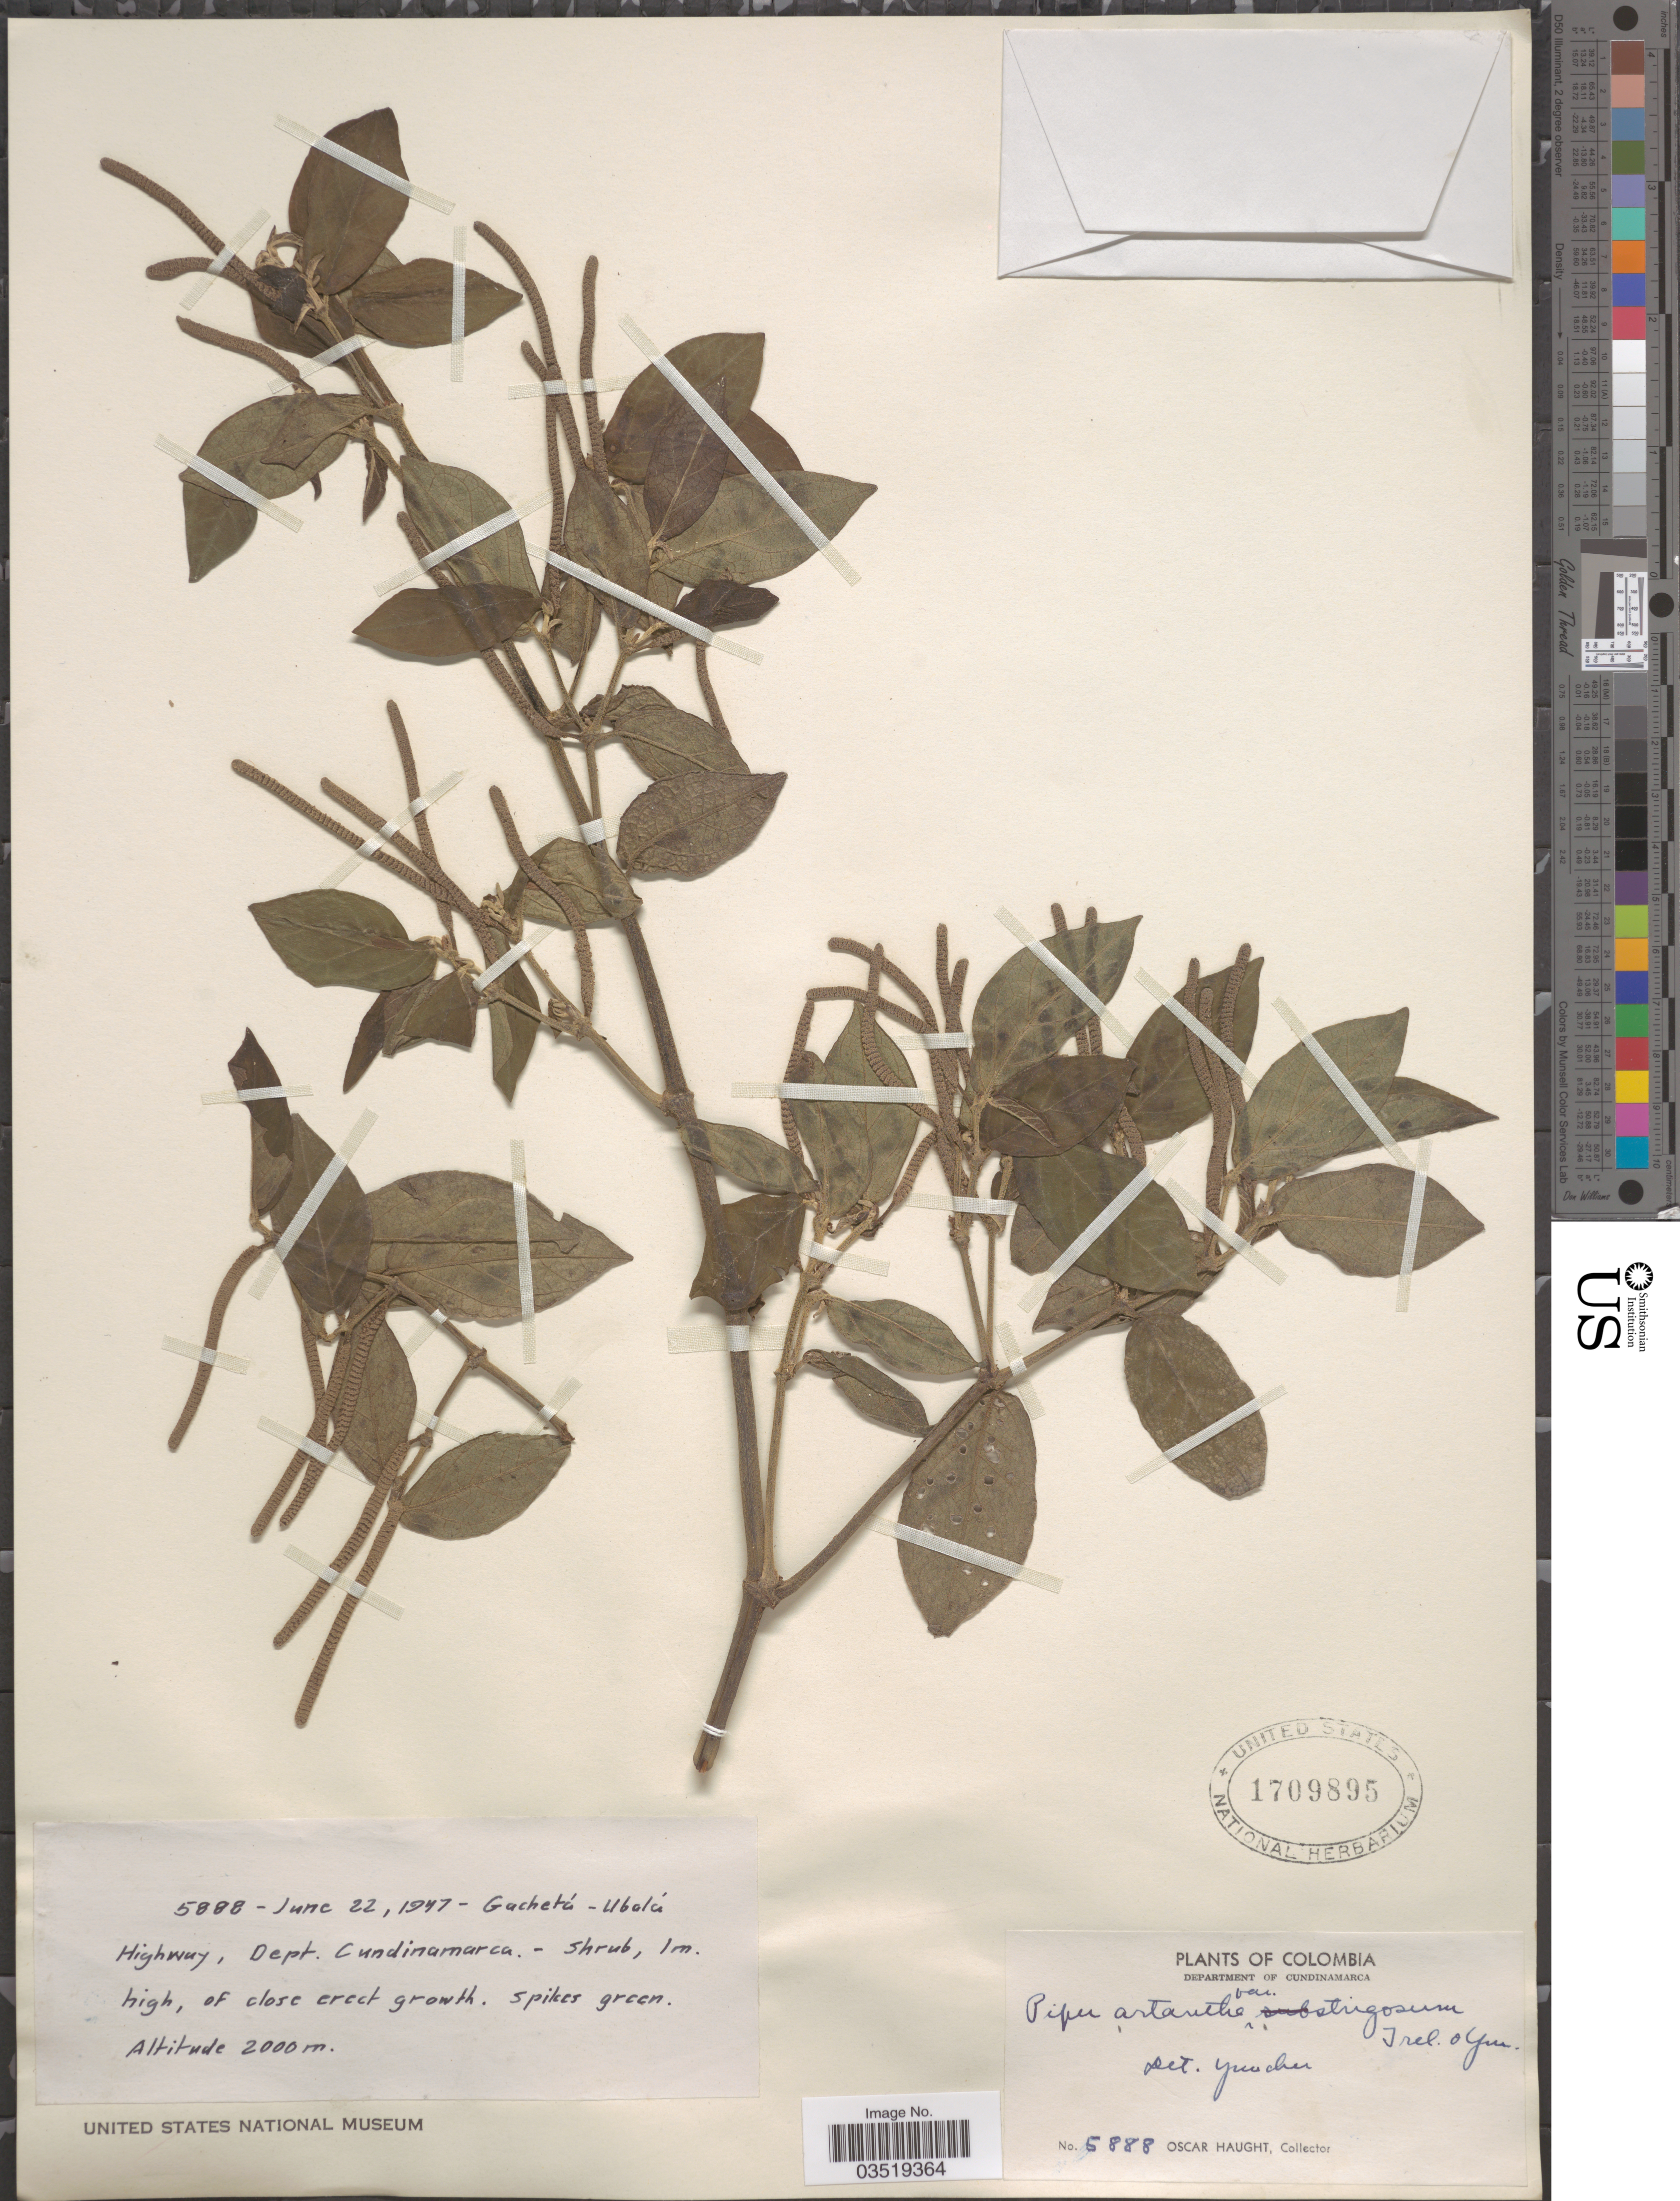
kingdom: Plantae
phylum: Tracheophyta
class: Magnoliopsida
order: Piperales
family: Piperaceae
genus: Piper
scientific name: Piper artanthe var. strigosum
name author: Trel. & Yunck.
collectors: O. L. Haught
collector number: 5888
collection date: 1947-06-22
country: Colombia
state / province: Cundinamarca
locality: Gachetá - Ubalá Highway, Department of Cundinamarca.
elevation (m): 2000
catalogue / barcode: US 1709895